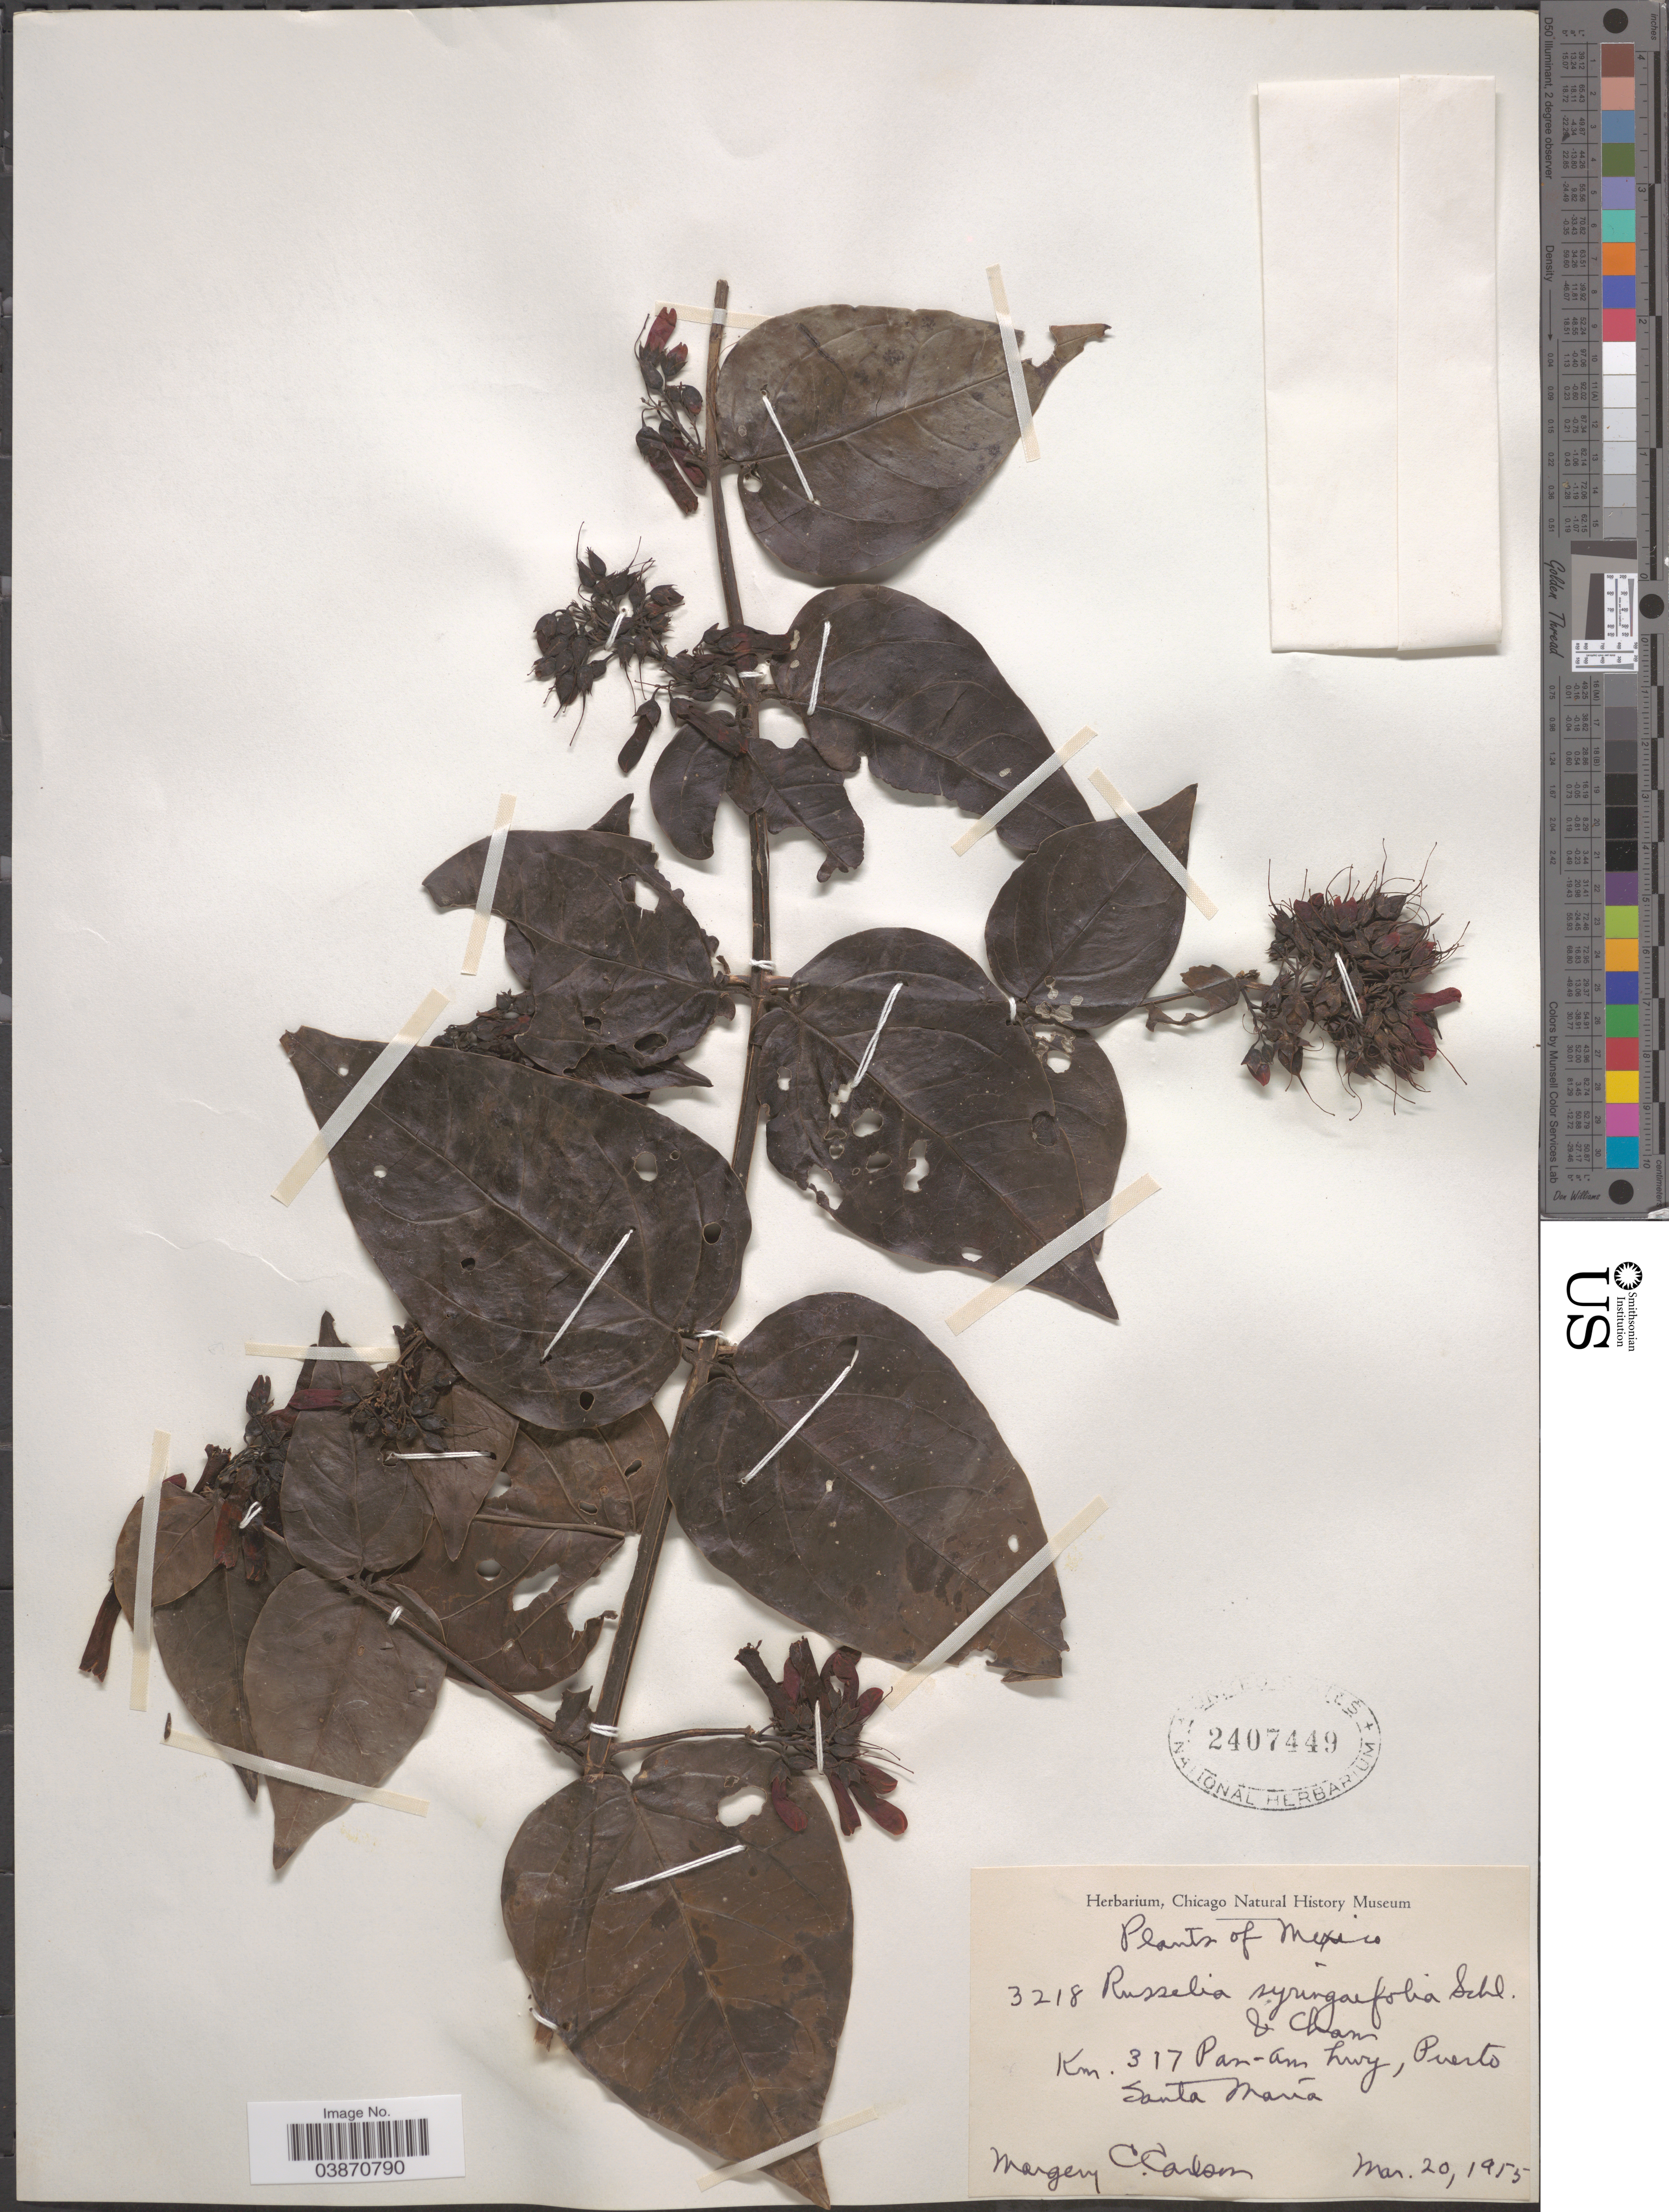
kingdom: Plantae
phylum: Tracheophyta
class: Magnoliopsida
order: Lamiales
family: Plantaginaceae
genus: Russelia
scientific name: Russelia syringifolia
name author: Schltdl. & Cham.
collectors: M. C. Carlson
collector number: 3218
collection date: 1955-03-20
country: Mexico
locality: Km. 317 Pan-Am hwy, Puerto Santa María.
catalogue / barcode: US 2407449